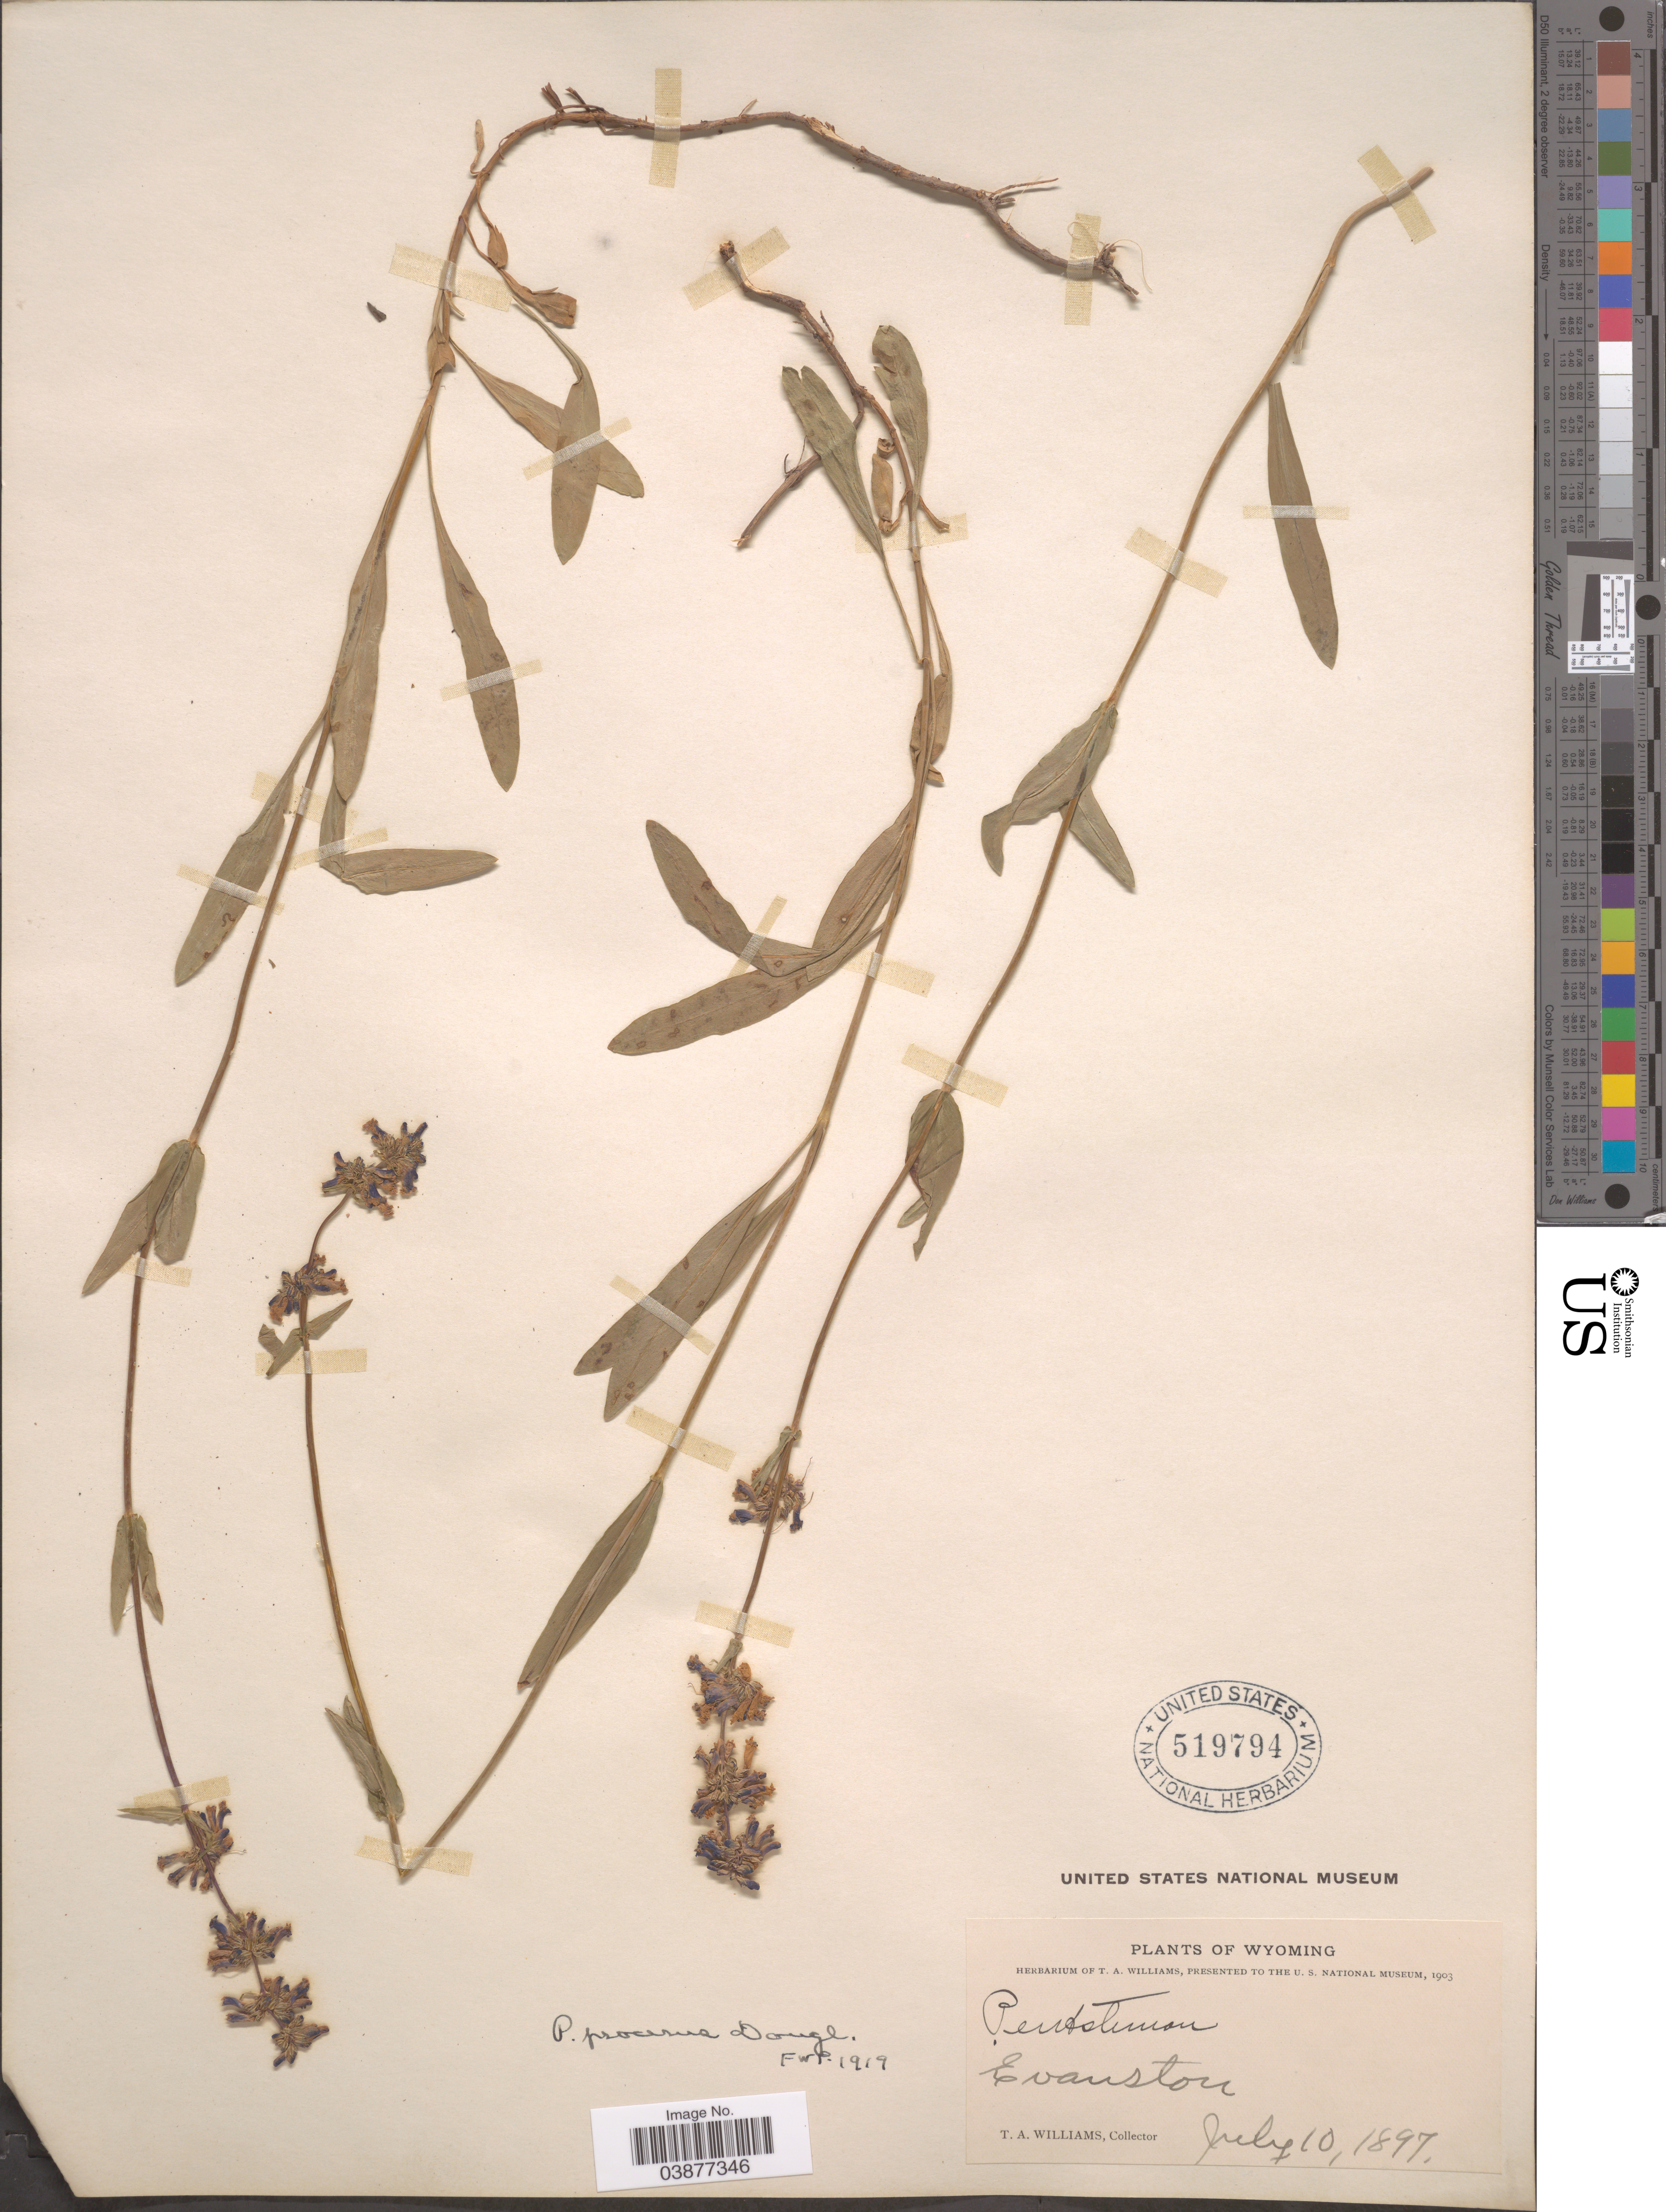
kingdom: Plantae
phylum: Tracheophyta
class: Magnoliopsida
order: Lamiales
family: Plantaginaceae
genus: Penstemon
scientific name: Penstemon procerus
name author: Douglas ex Graham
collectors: T. Williams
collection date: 1897-07-10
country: United States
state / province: Wyoming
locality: Evanston.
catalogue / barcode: US 519794